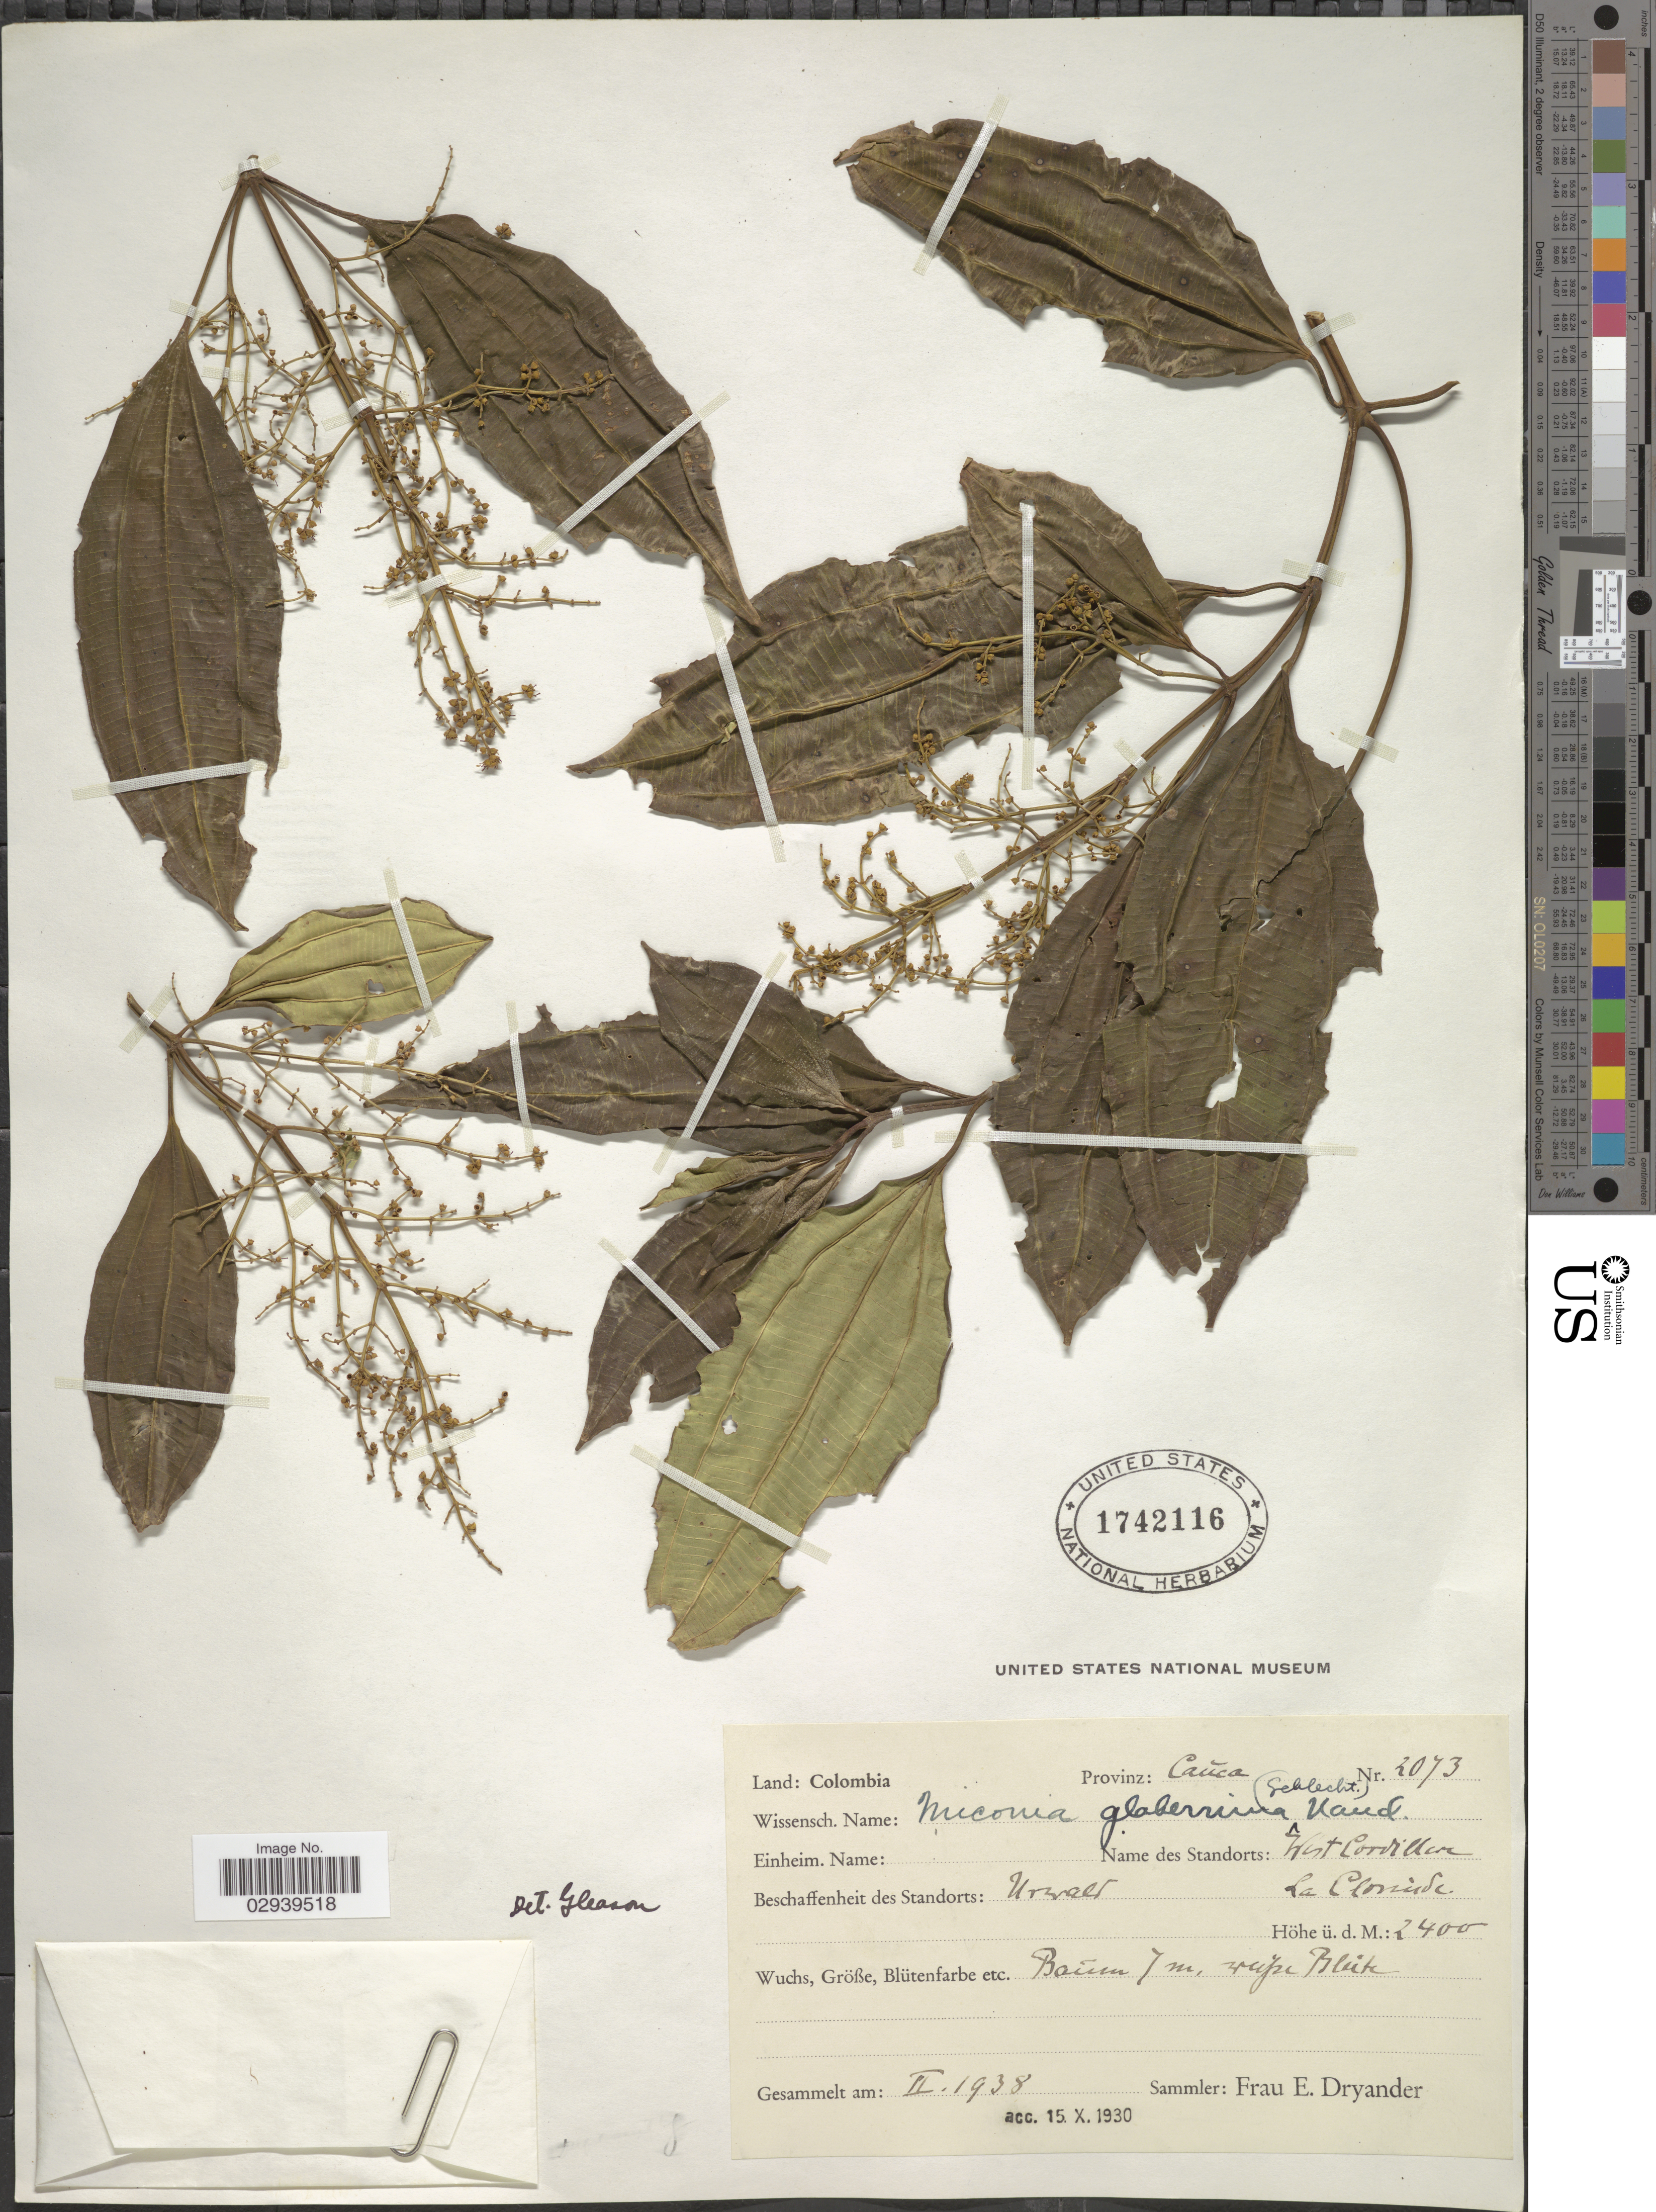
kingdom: Plantae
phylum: Tracheophyta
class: Magnoliopsida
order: Myrtales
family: Melastomataceae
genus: Miconia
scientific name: Miconia glaberrima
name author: (Schltdl.) Naudin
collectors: F. Dryander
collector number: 2073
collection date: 1938-02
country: Colombia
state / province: Cauca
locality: West Cordillera, La Clorinde [interpreted].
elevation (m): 2400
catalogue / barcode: US 1742116